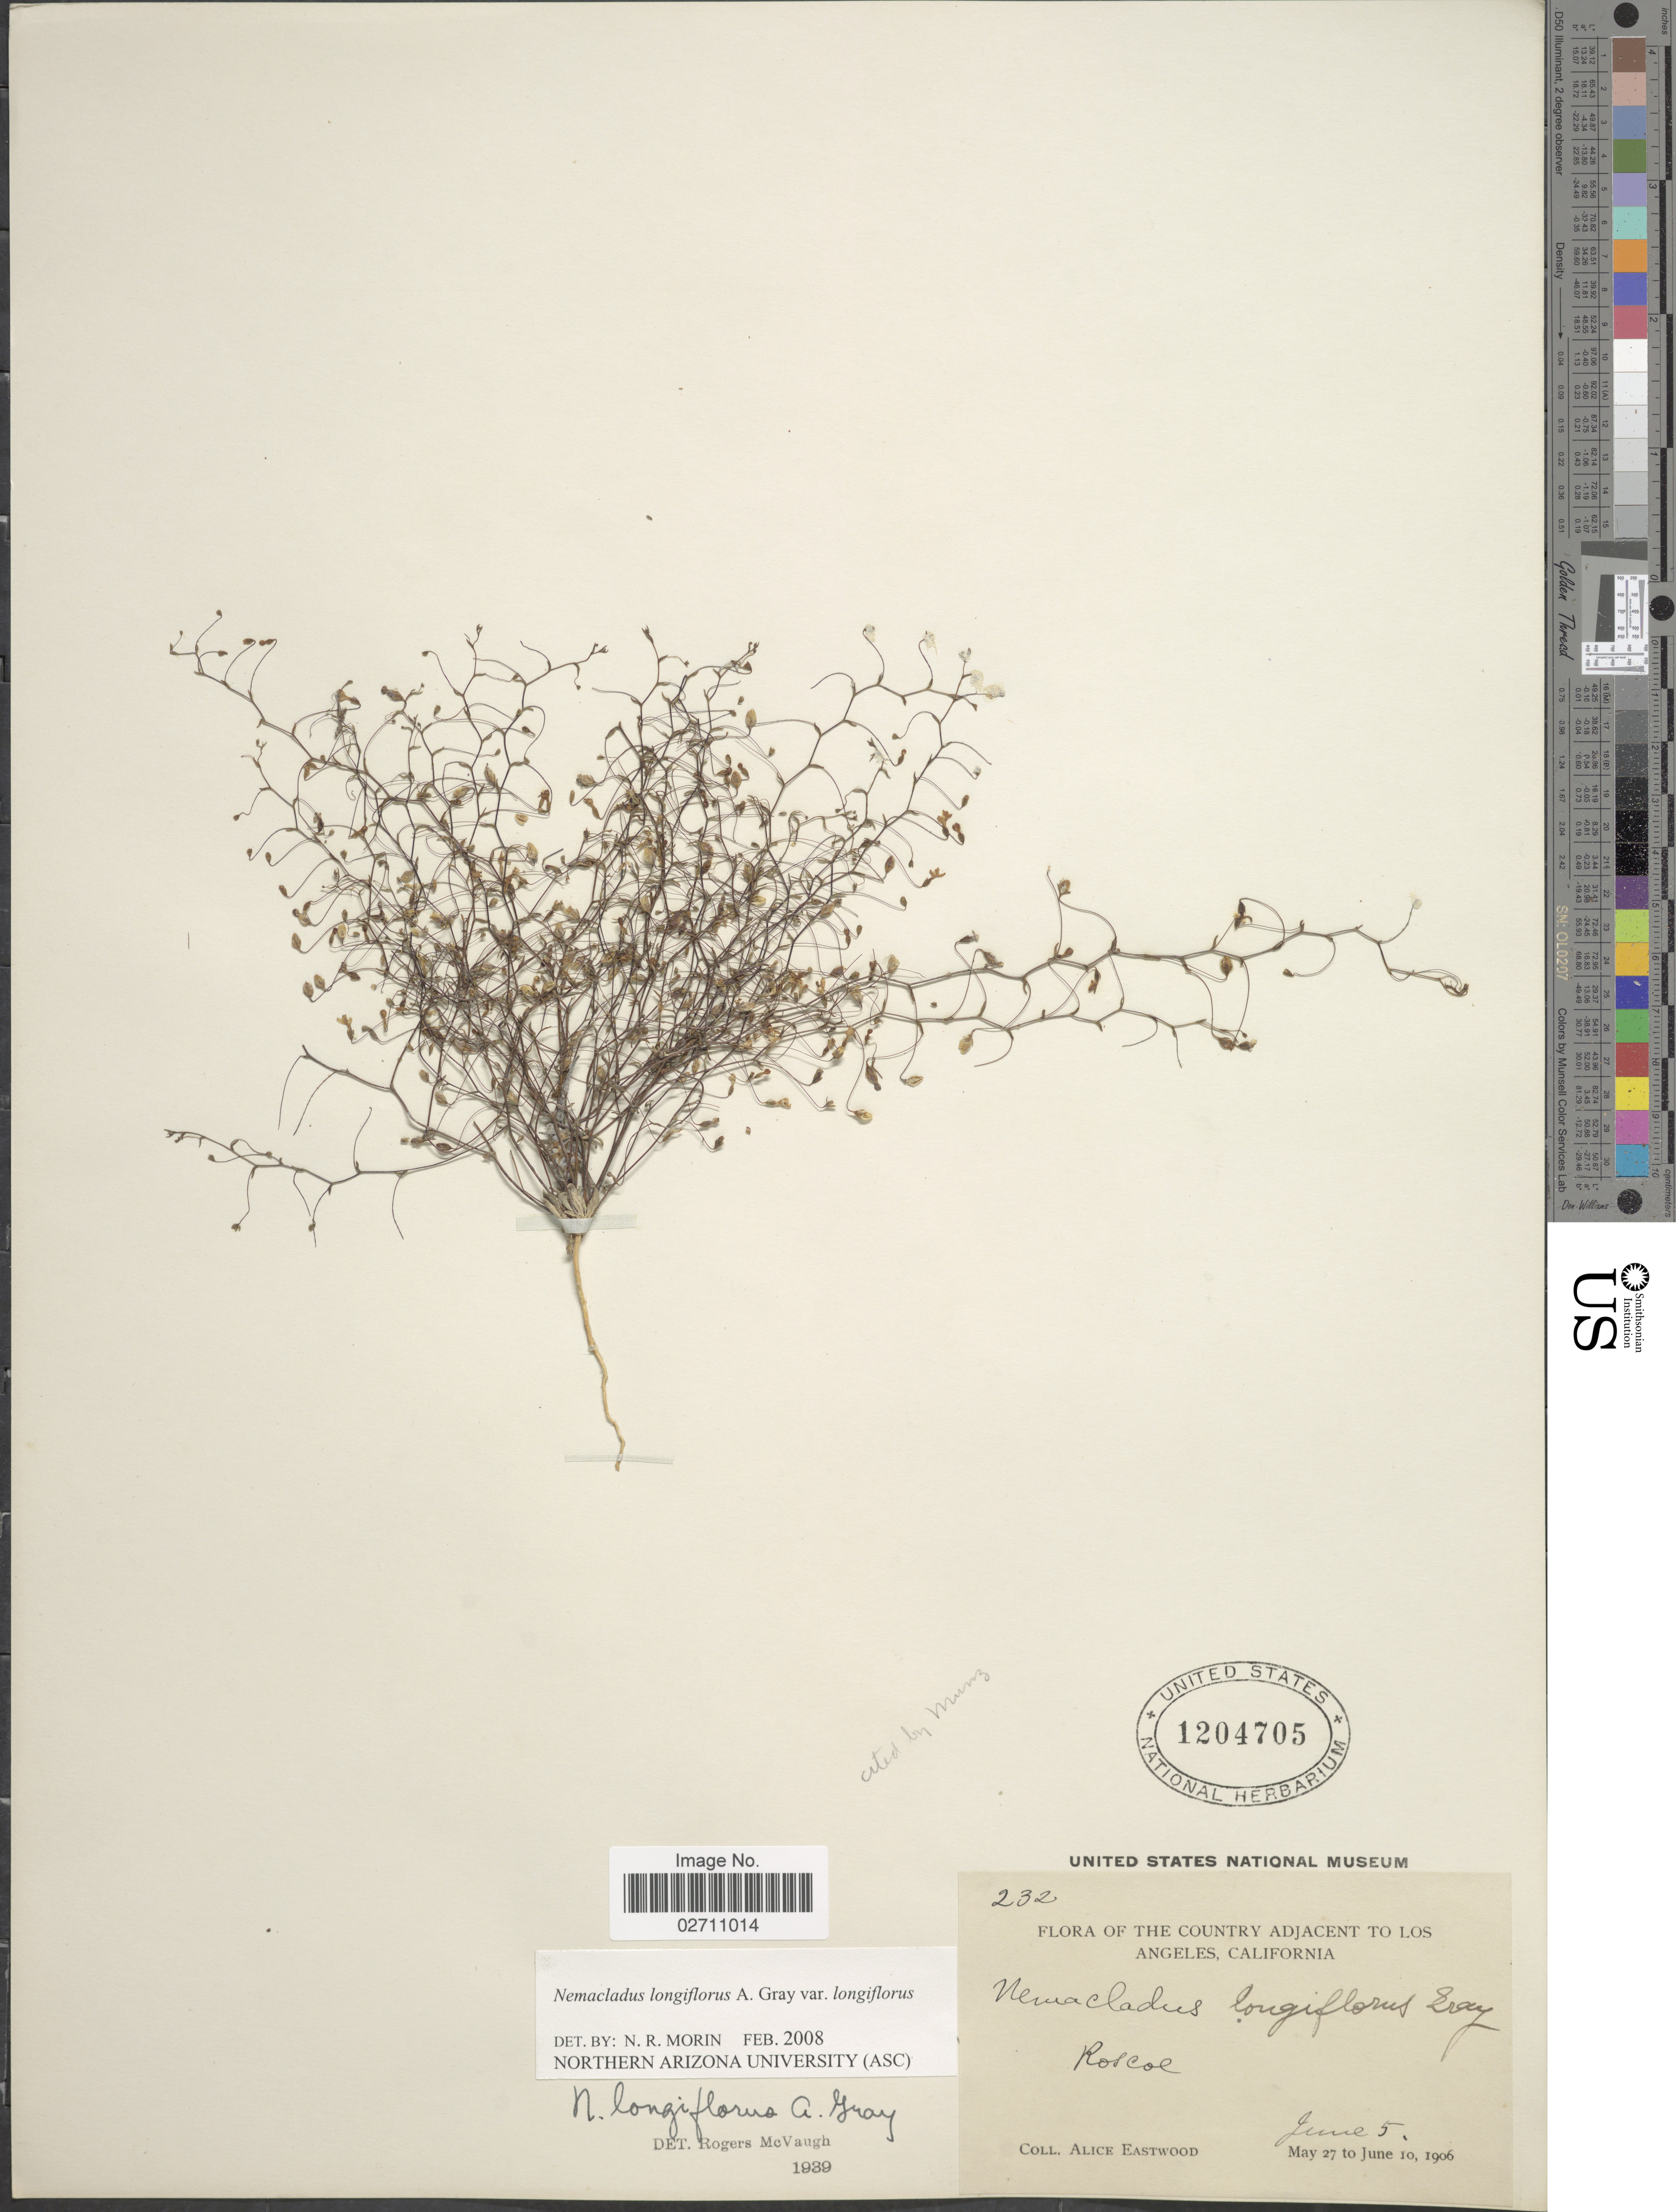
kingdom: Plantae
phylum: Tracheophyta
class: Magnoliopsida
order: Asterales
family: Campanulaceae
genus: Nemacladus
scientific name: Nemacladus longiflorus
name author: A. Gray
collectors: A. Eastwood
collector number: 232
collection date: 1906-06-05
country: United States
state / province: California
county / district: Los Angeles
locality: The Country Adjacent to Los Angeles, California, Roscol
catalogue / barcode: US 1204705